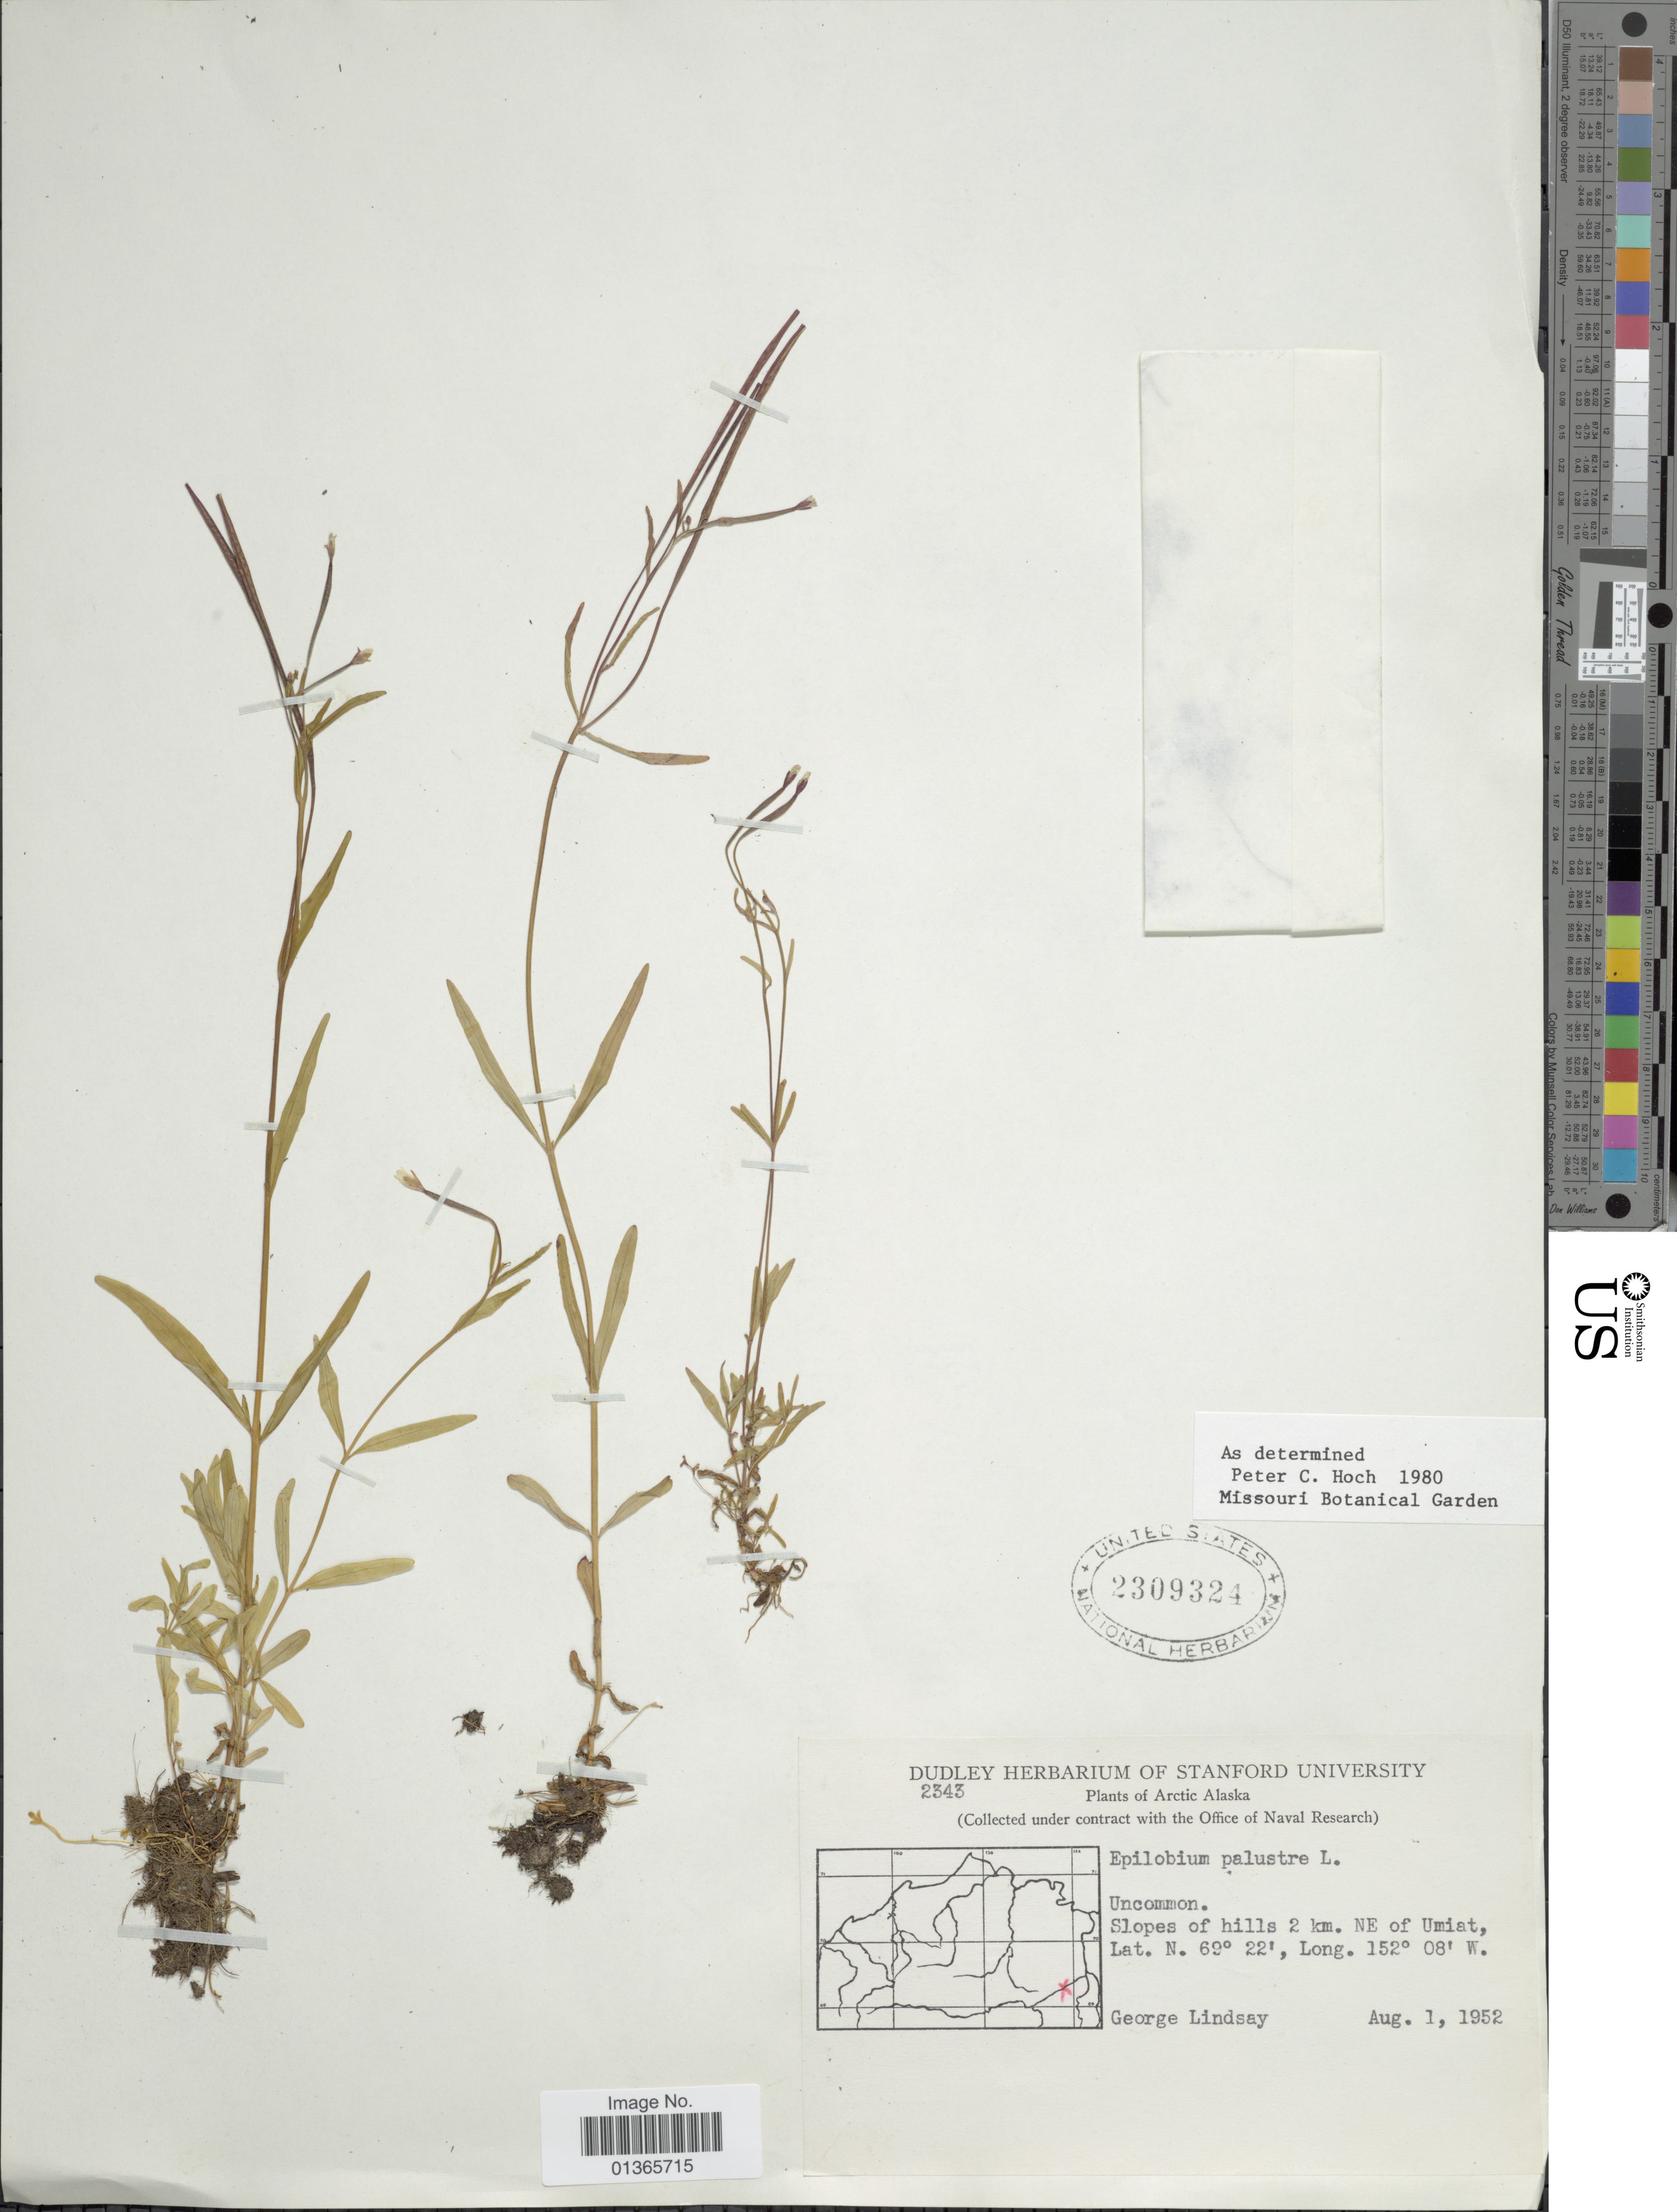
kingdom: Plantae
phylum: Tracheophyta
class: Magnoliopsida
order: Myrtales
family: Onagraceae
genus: Epilobium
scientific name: Epilobium palustre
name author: L.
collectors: G. Lindsay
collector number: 2343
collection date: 1952-08-01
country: United States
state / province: Alaska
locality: Arctic Alaska. Slopes of hills 2 km. NE of Umiat.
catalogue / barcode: US 2309324